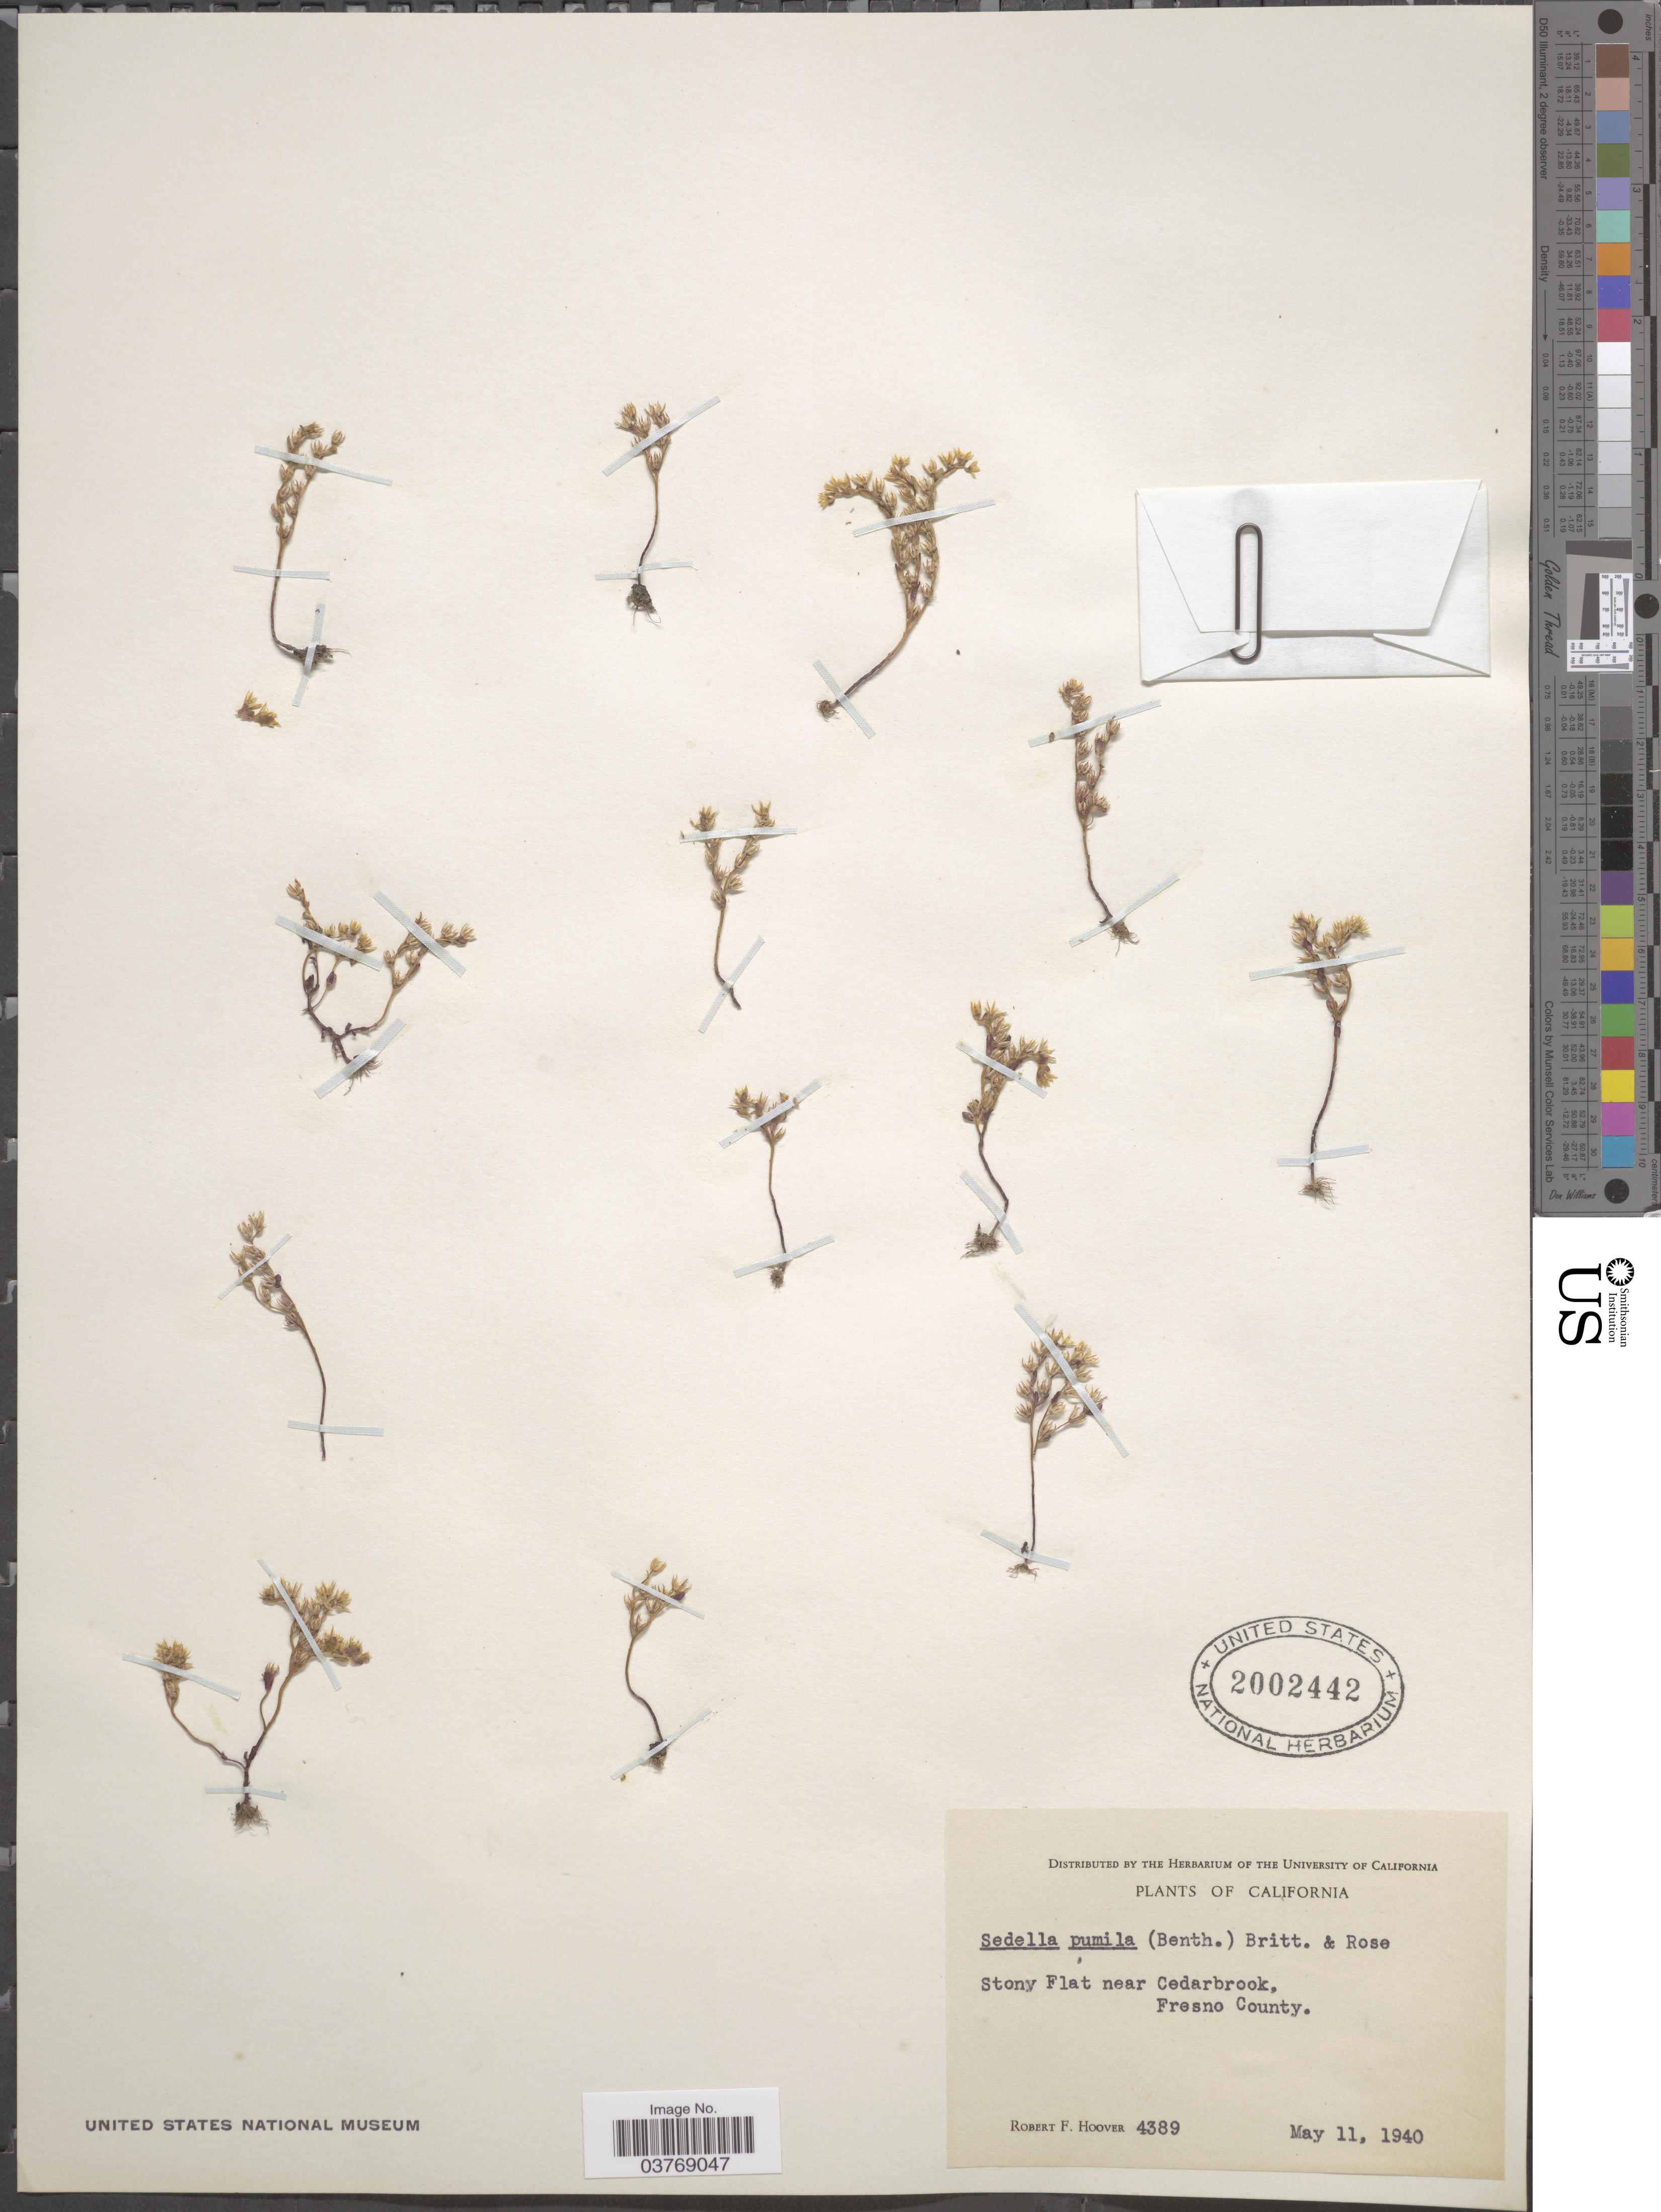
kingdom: Plantae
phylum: Tracheophyta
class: Magnoliopsida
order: Saxifragales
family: Crassulaceae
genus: Sedella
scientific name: Sedella pumila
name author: (Benth.) Britton & Rose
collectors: R. F. Hoover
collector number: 4389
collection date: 1940-05-11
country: United States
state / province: California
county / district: Fresno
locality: Stony Flat near Cedarbrook, Fresno County.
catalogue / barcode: US 2002442